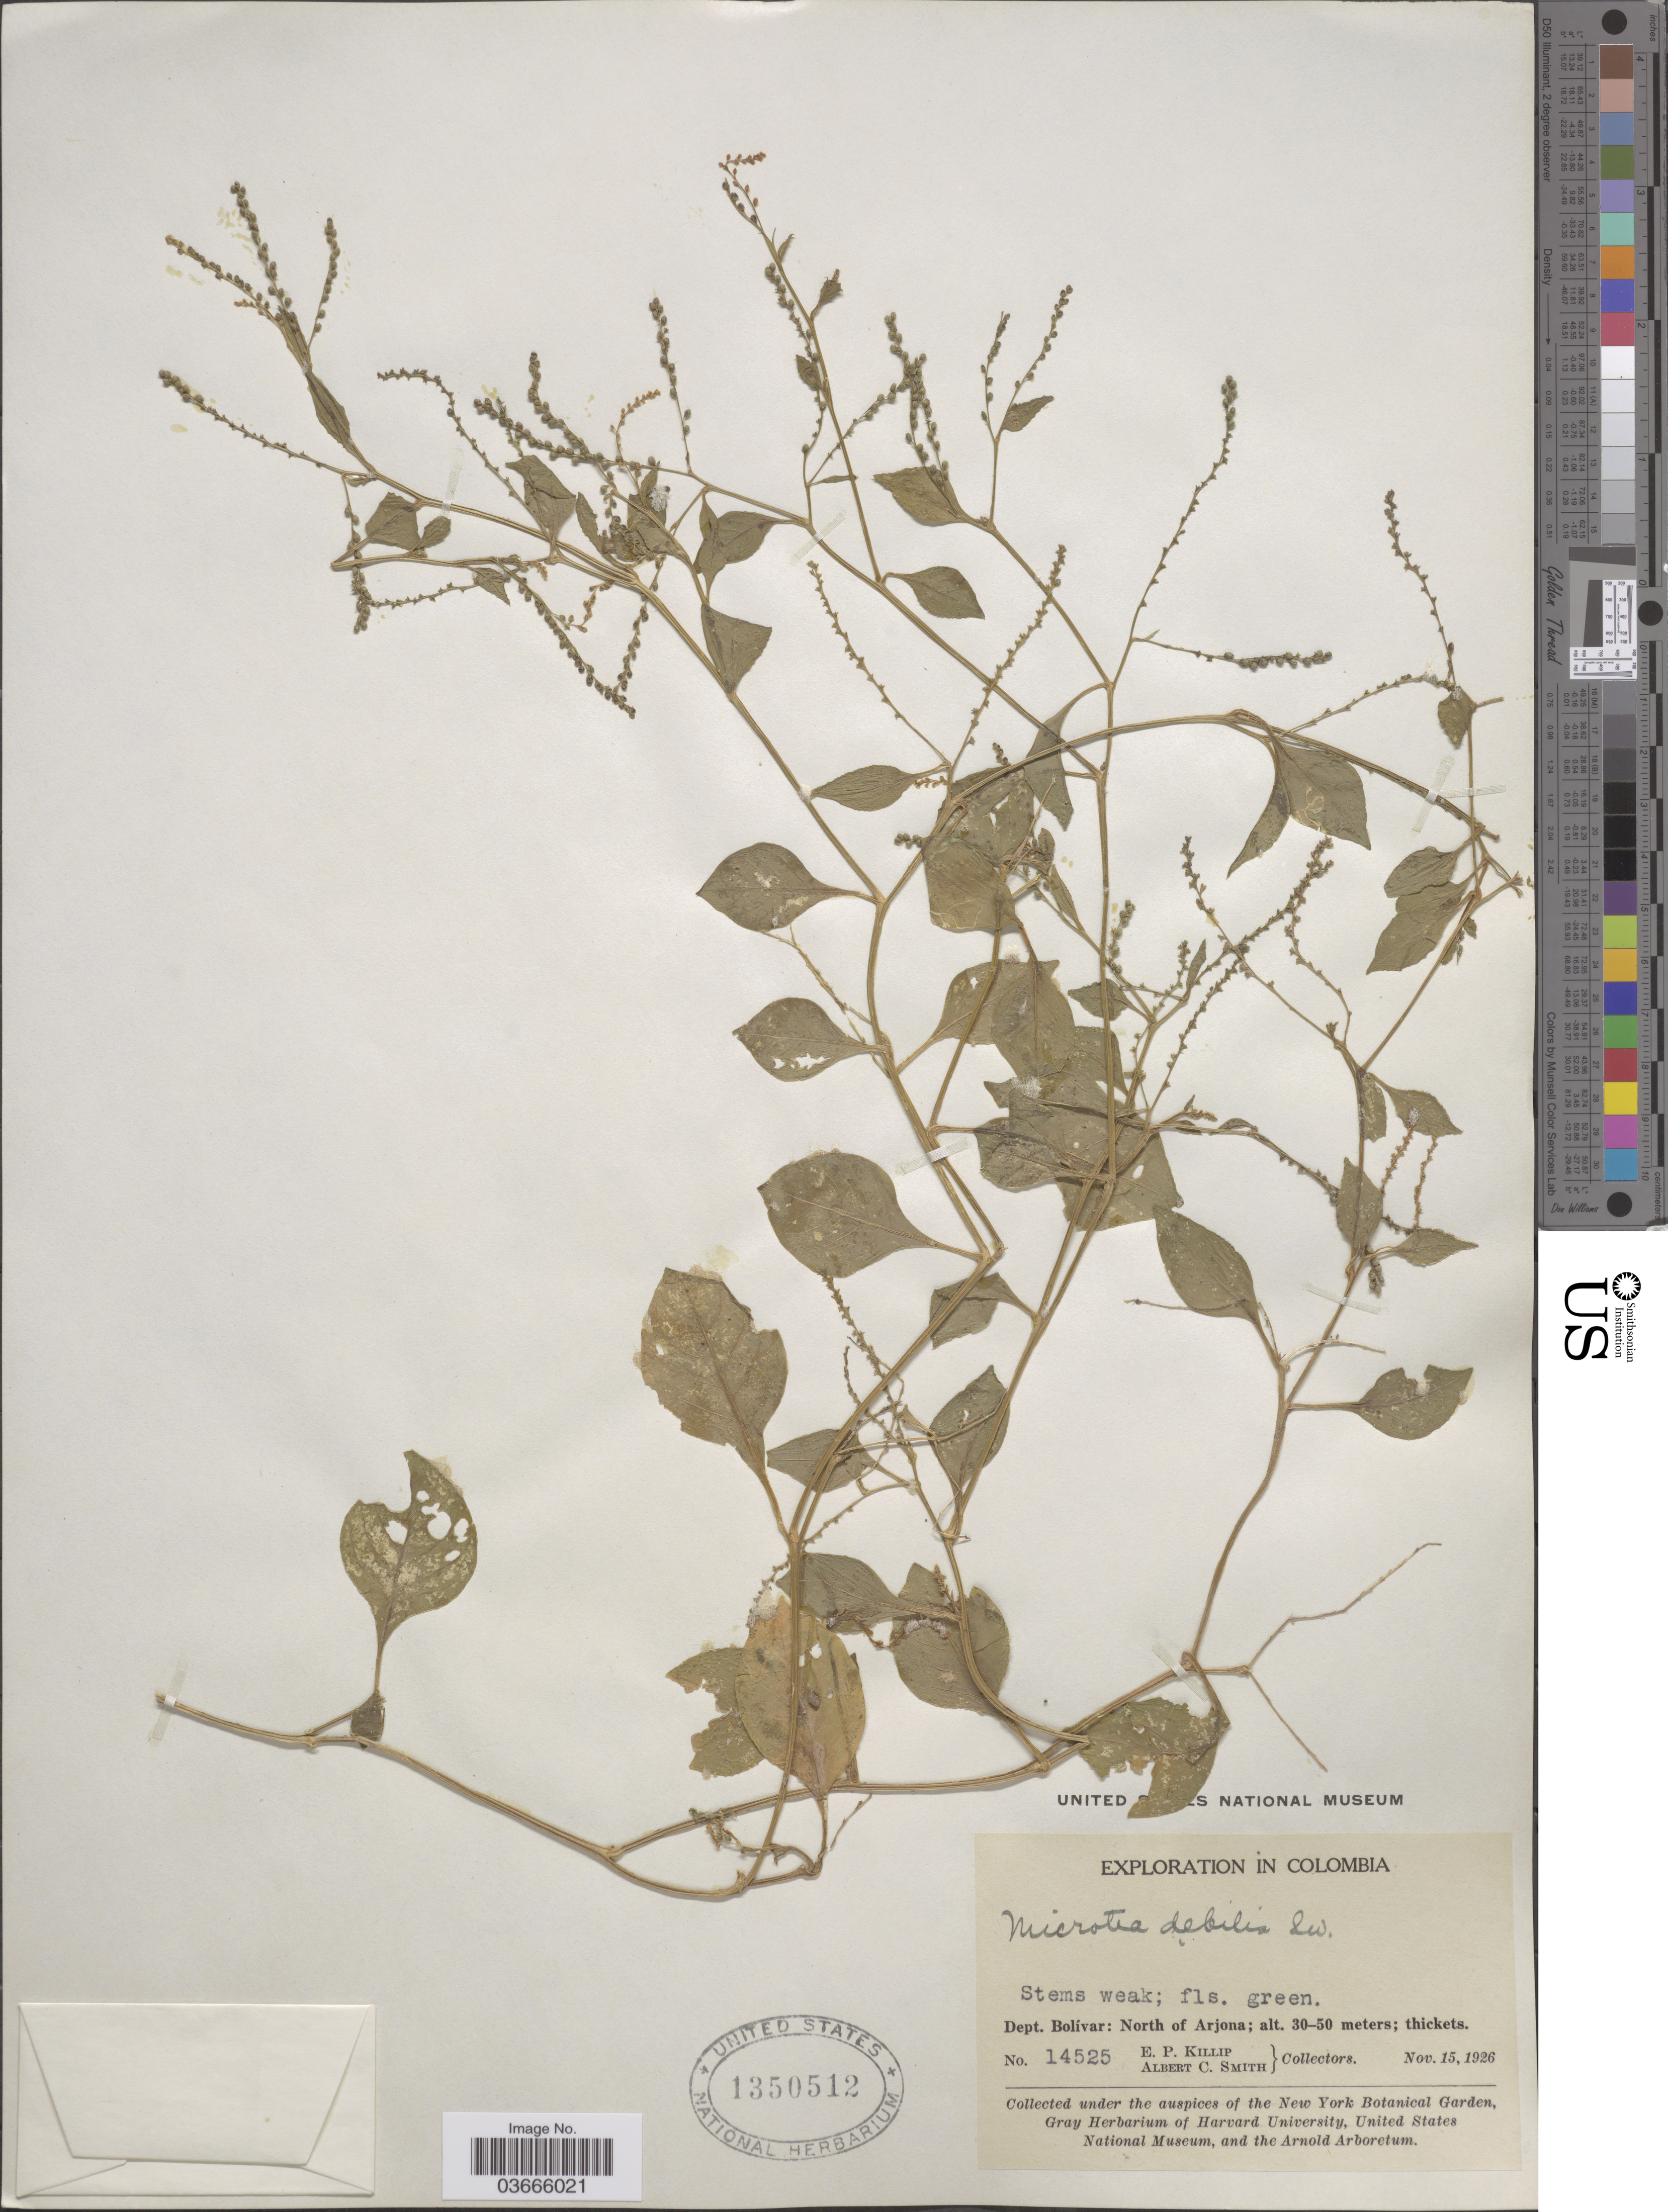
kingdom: Plantae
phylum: Tracheophyta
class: Magnoliopsida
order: Caryophyllales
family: Microteaceae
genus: Microtea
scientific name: Microtea debilis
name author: Sw.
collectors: E. P. Killip & A. C. Smith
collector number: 14525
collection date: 1926-11-15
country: Colombia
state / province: Bolívar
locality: Dept. Bolívar: North of Arjona.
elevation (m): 30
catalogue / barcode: US 1350512